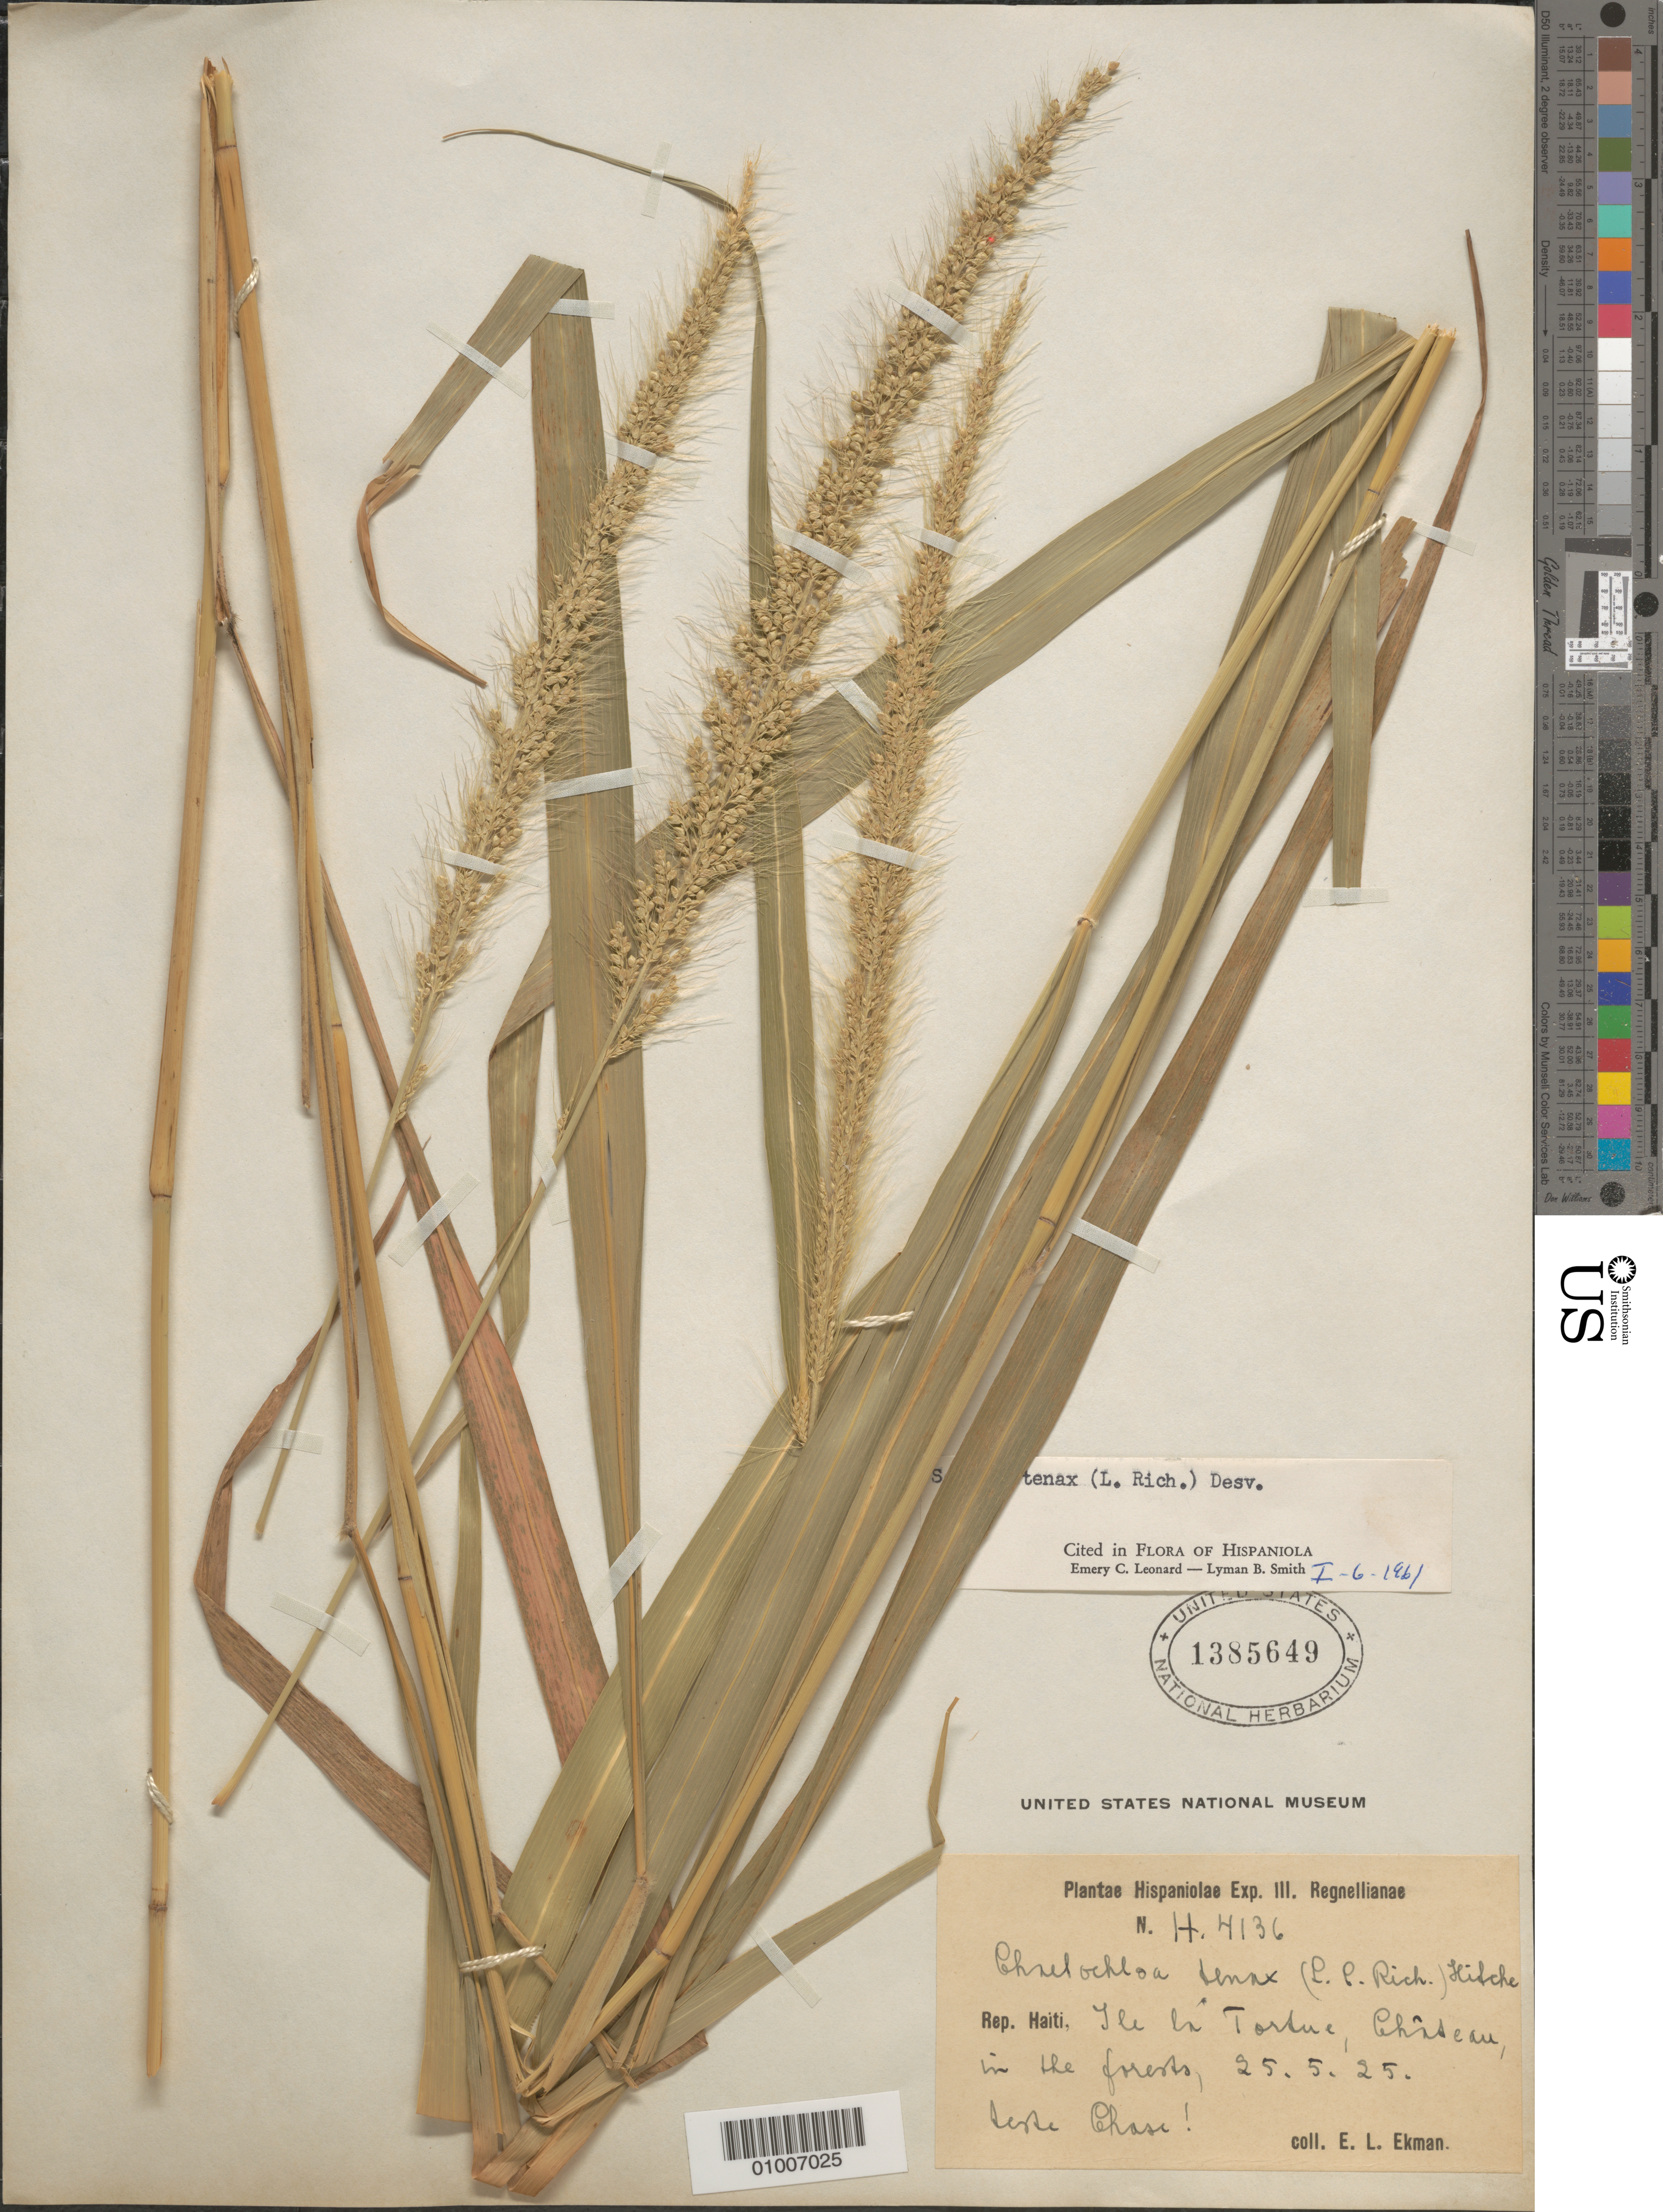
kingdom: Plantae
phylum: Tracheophyta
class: Liliopsida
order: Poales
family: Poaceae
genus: Setaria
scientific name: Setaria tenax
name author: (Rich.) Desv.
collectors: E. L. Ekman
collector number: H 4136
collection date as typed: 25 May 1925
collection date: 1925-05-25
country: Haiti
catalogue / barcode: US 1385649